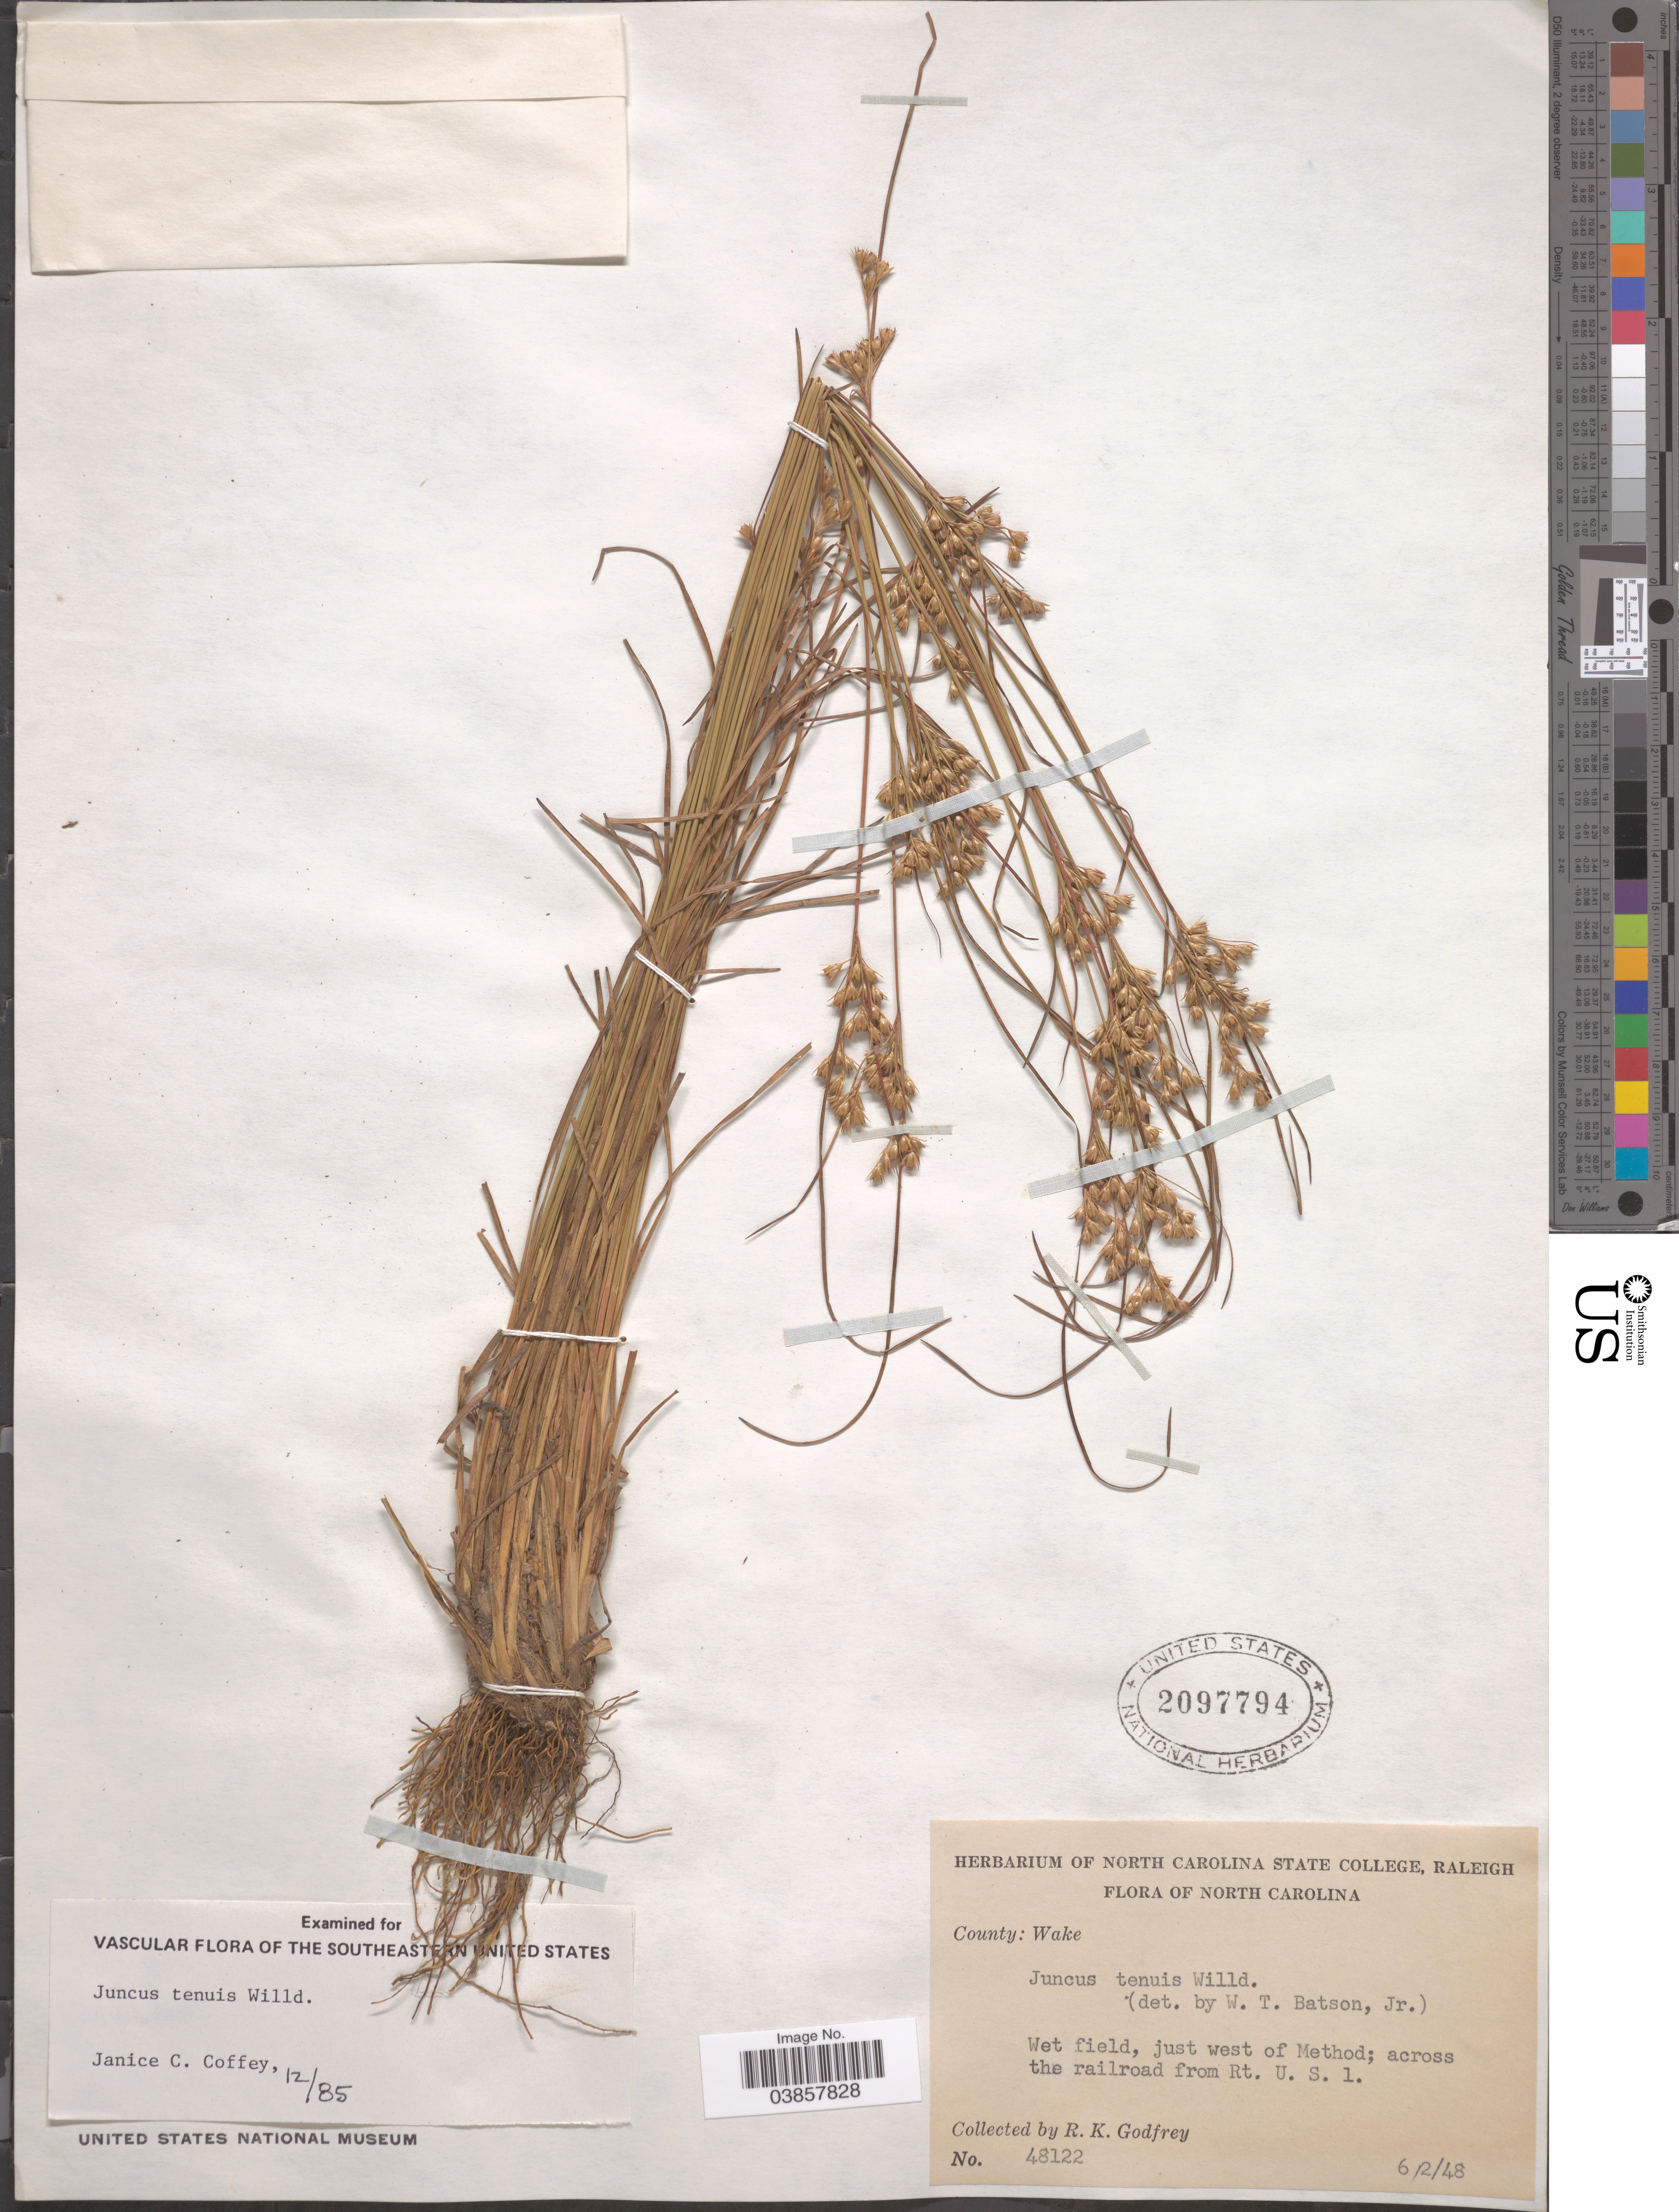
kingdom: Plantae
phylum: Tracheophyta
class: Liliopsida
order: Poales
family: Juncaceae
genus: Juncus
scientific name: Juncus tenuis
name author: Willd.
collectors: R. K. Godfrey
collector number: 48122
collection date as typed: Transcribed d/m/y: 2/6/48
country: United States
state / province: North Carolina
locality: County: Wake. Wet field, just west of Method; across the railroad from Rt. U. S. 1.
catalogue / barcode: US 2097794